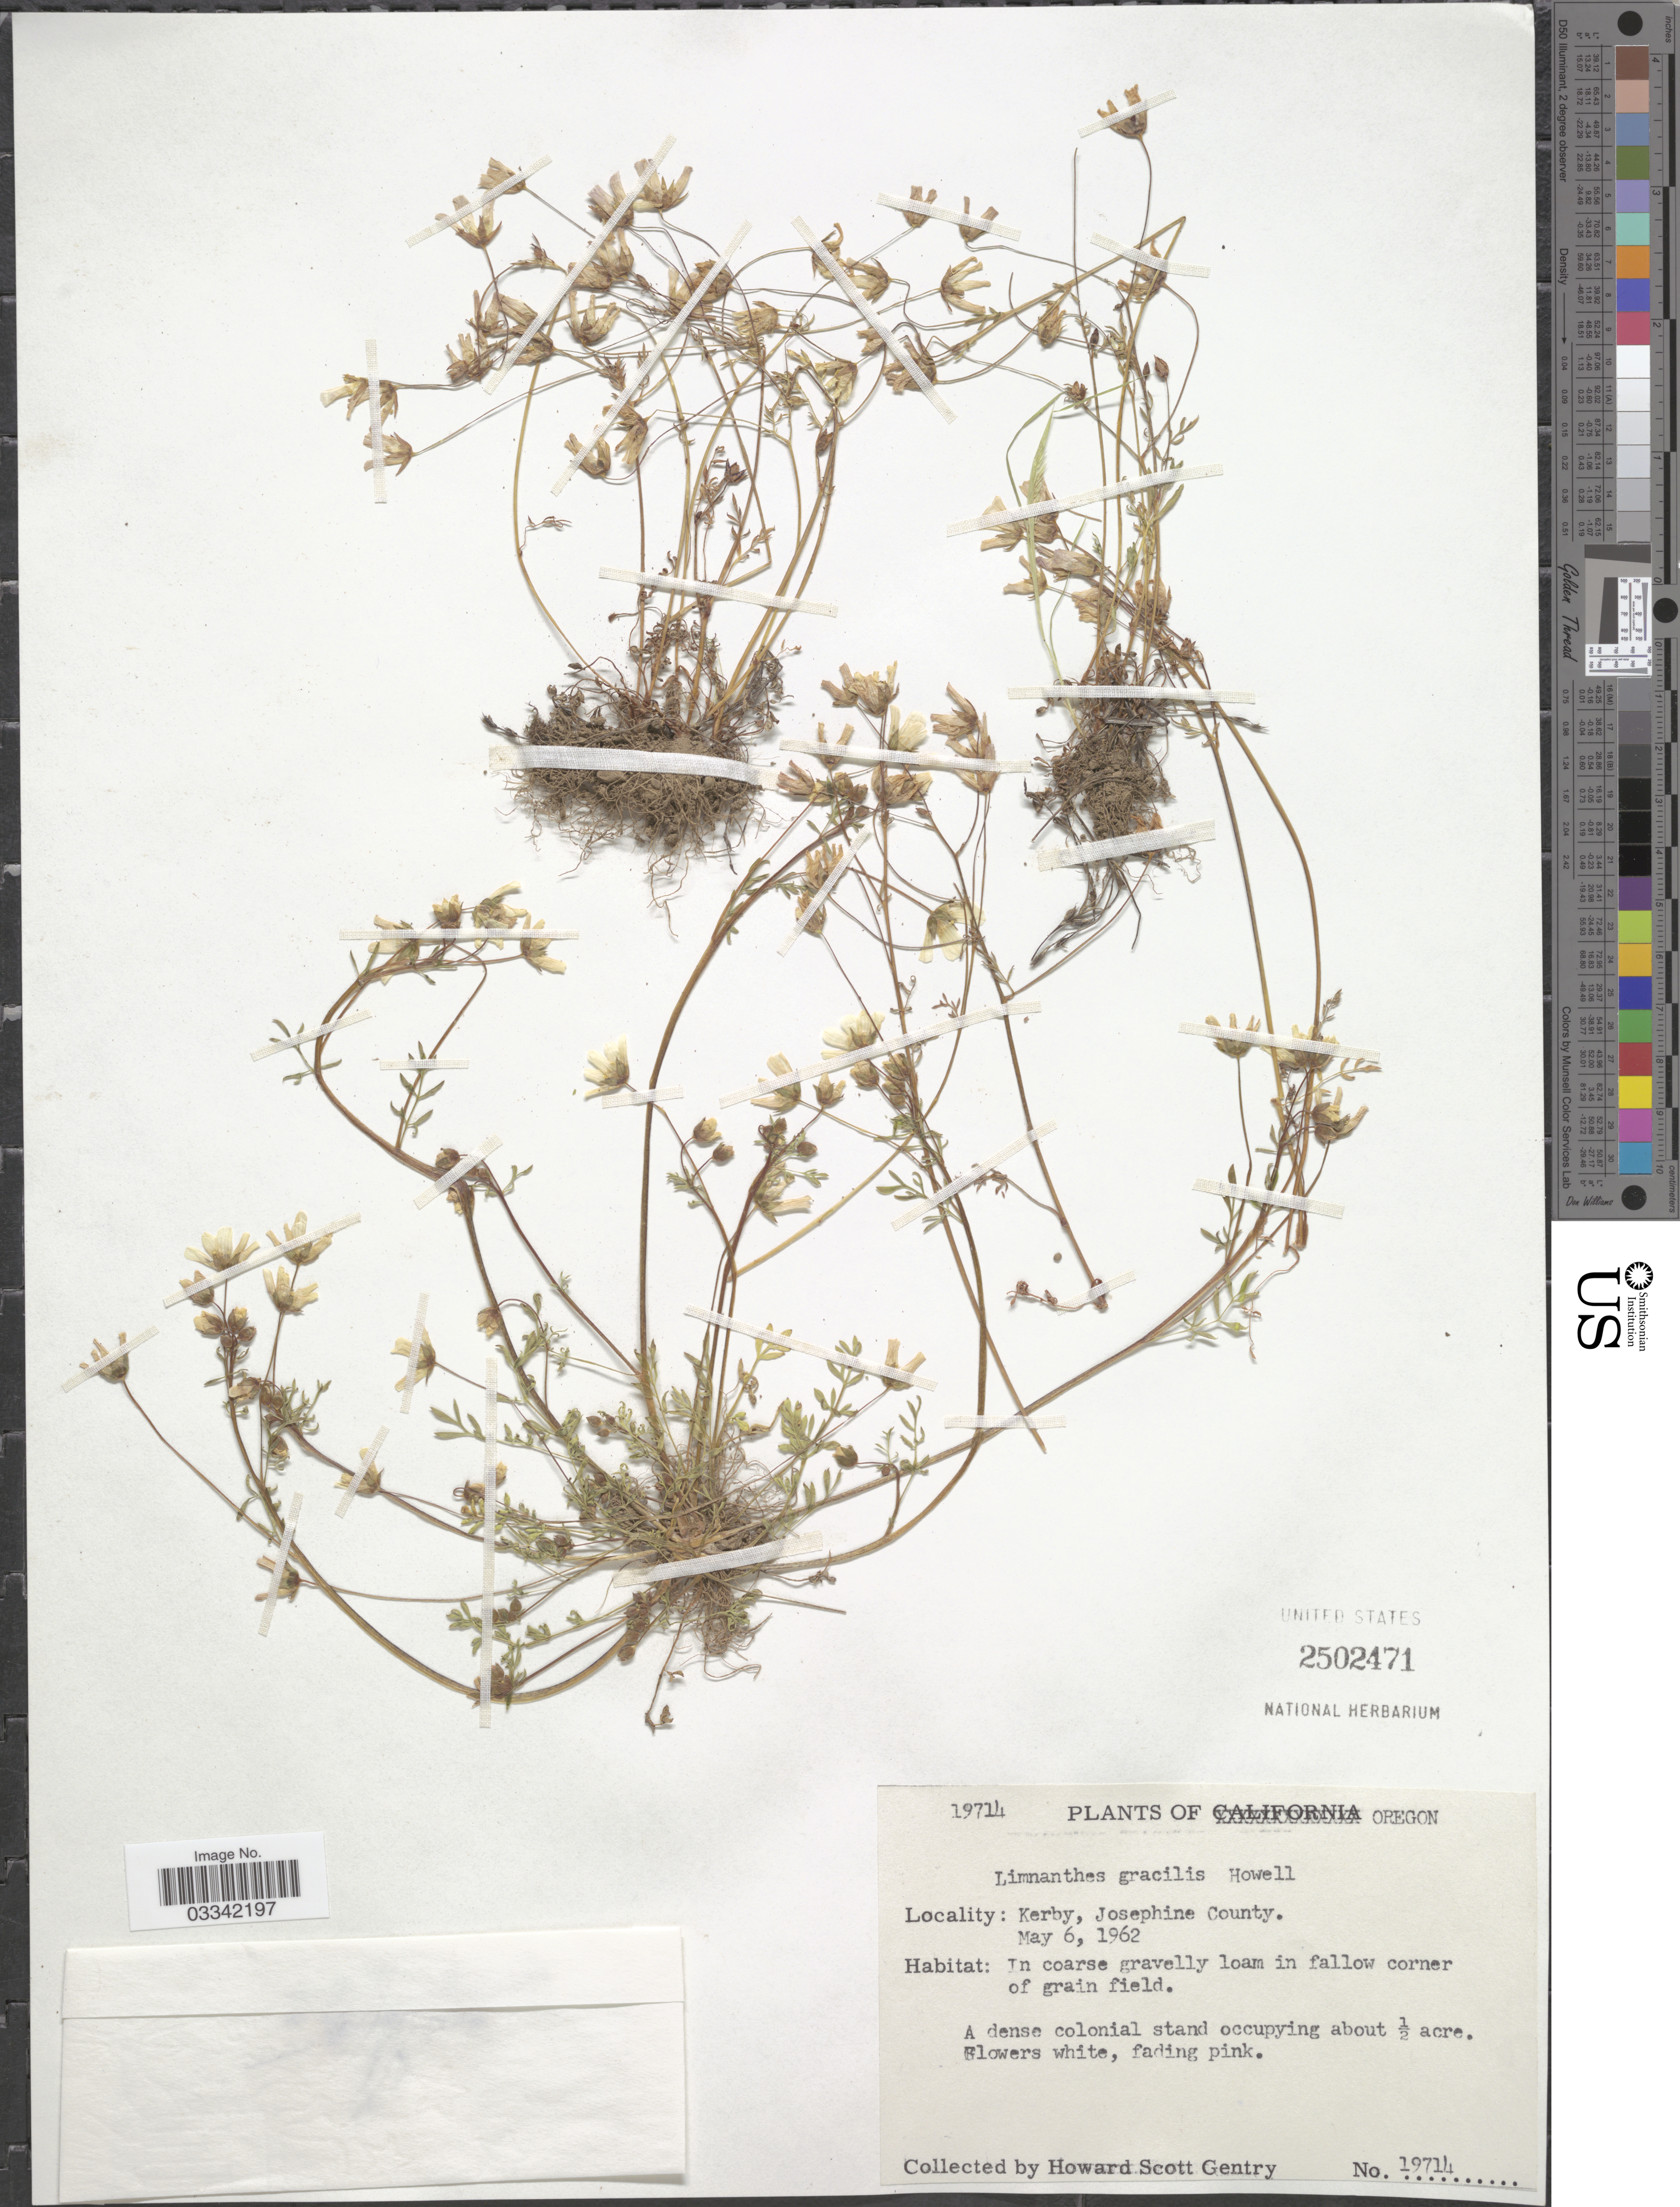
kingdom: Plantae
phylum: Tracheophyta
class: Magnoliopsida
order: Brassicales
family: Limnanthaceae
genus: Limnanthes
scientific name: Limnanthes alba subsp. gracilis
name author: (Howell) Morin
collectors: H. S. Gentry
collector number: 19714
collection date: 1962-05-06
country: United States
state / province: Oregon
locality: Kerby, Josephine County.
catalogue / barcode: US 2502471